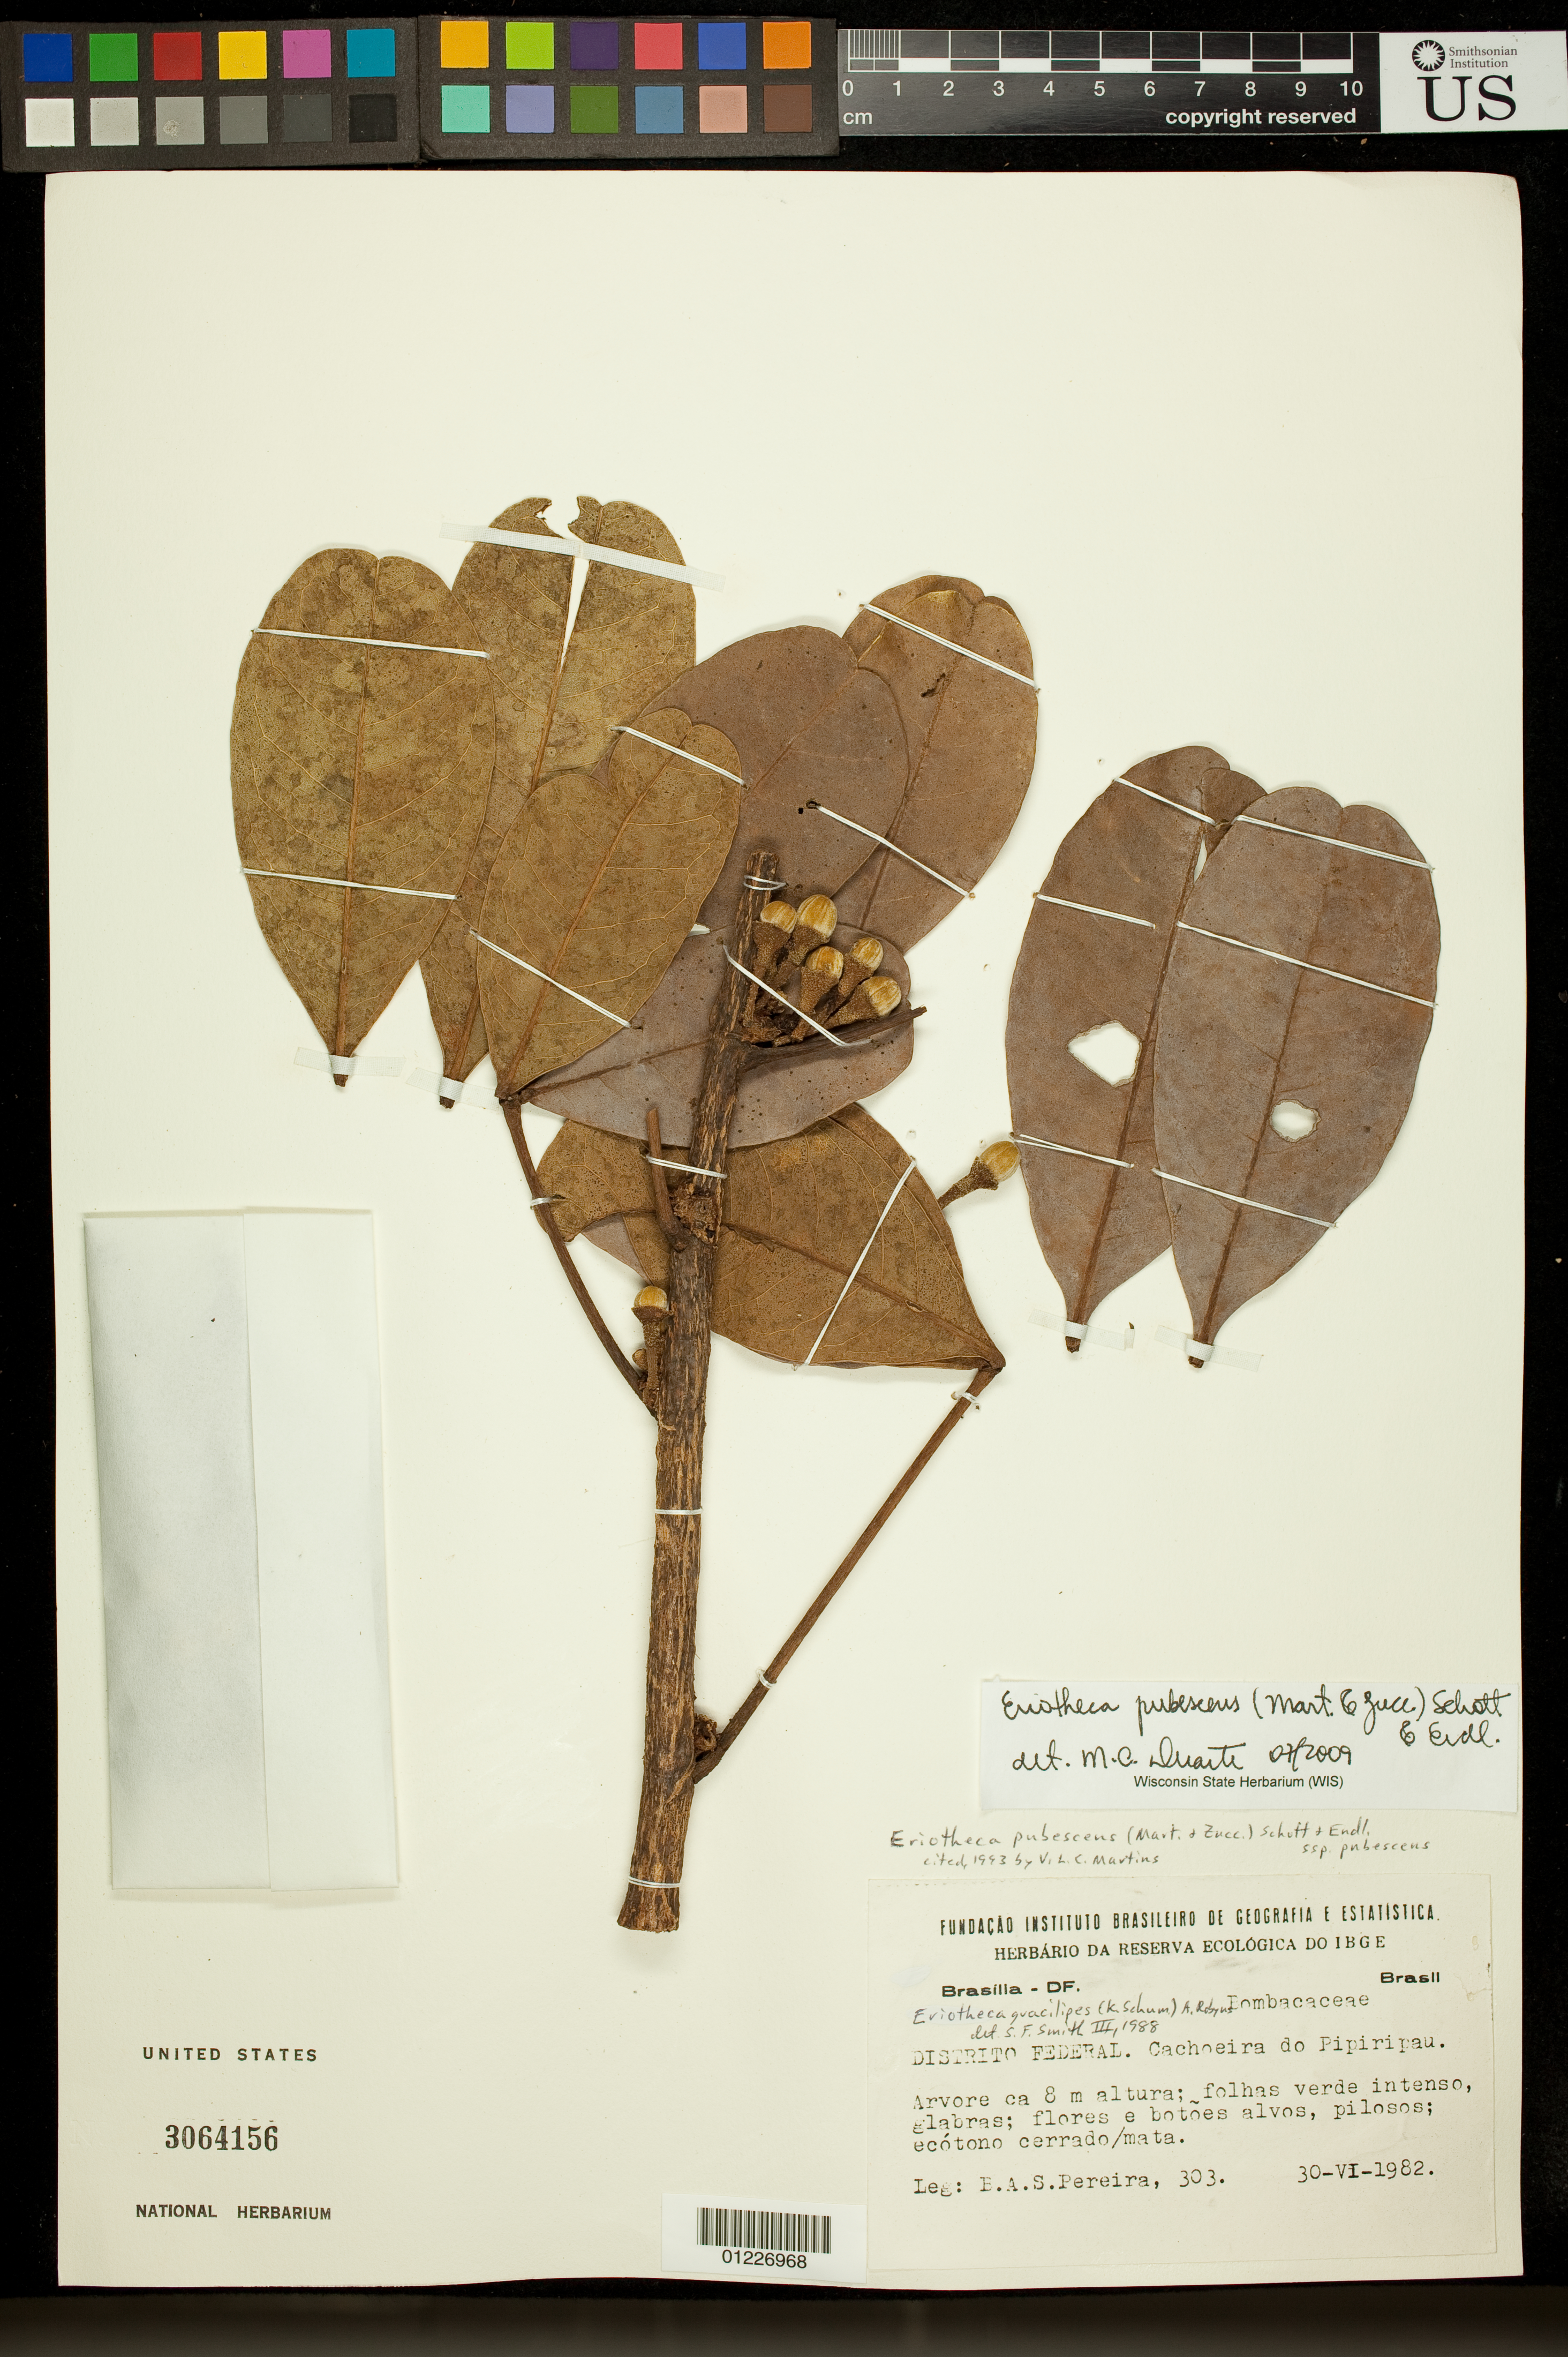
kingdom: Plantae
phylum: Tracheophyta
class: Magnoliopsida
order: Malvales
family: Malvaceae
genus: Pachira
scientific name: Pachira pubescens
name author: (Mart. & Zucc.) V.N. Yoshik. & M.C. Duarte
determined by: Dorr, Laurence J., Curator (BOT), Smithsonian Institution - National Museum of Natural History (UNITED STATES)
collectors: B. A. S. Pereira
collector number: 303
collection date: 1982-06-30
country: Brazil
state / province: Distrito Federal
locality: Brasilia, Distrito Federal. Cachoeira do Pipiripau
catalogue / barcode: US 3064156